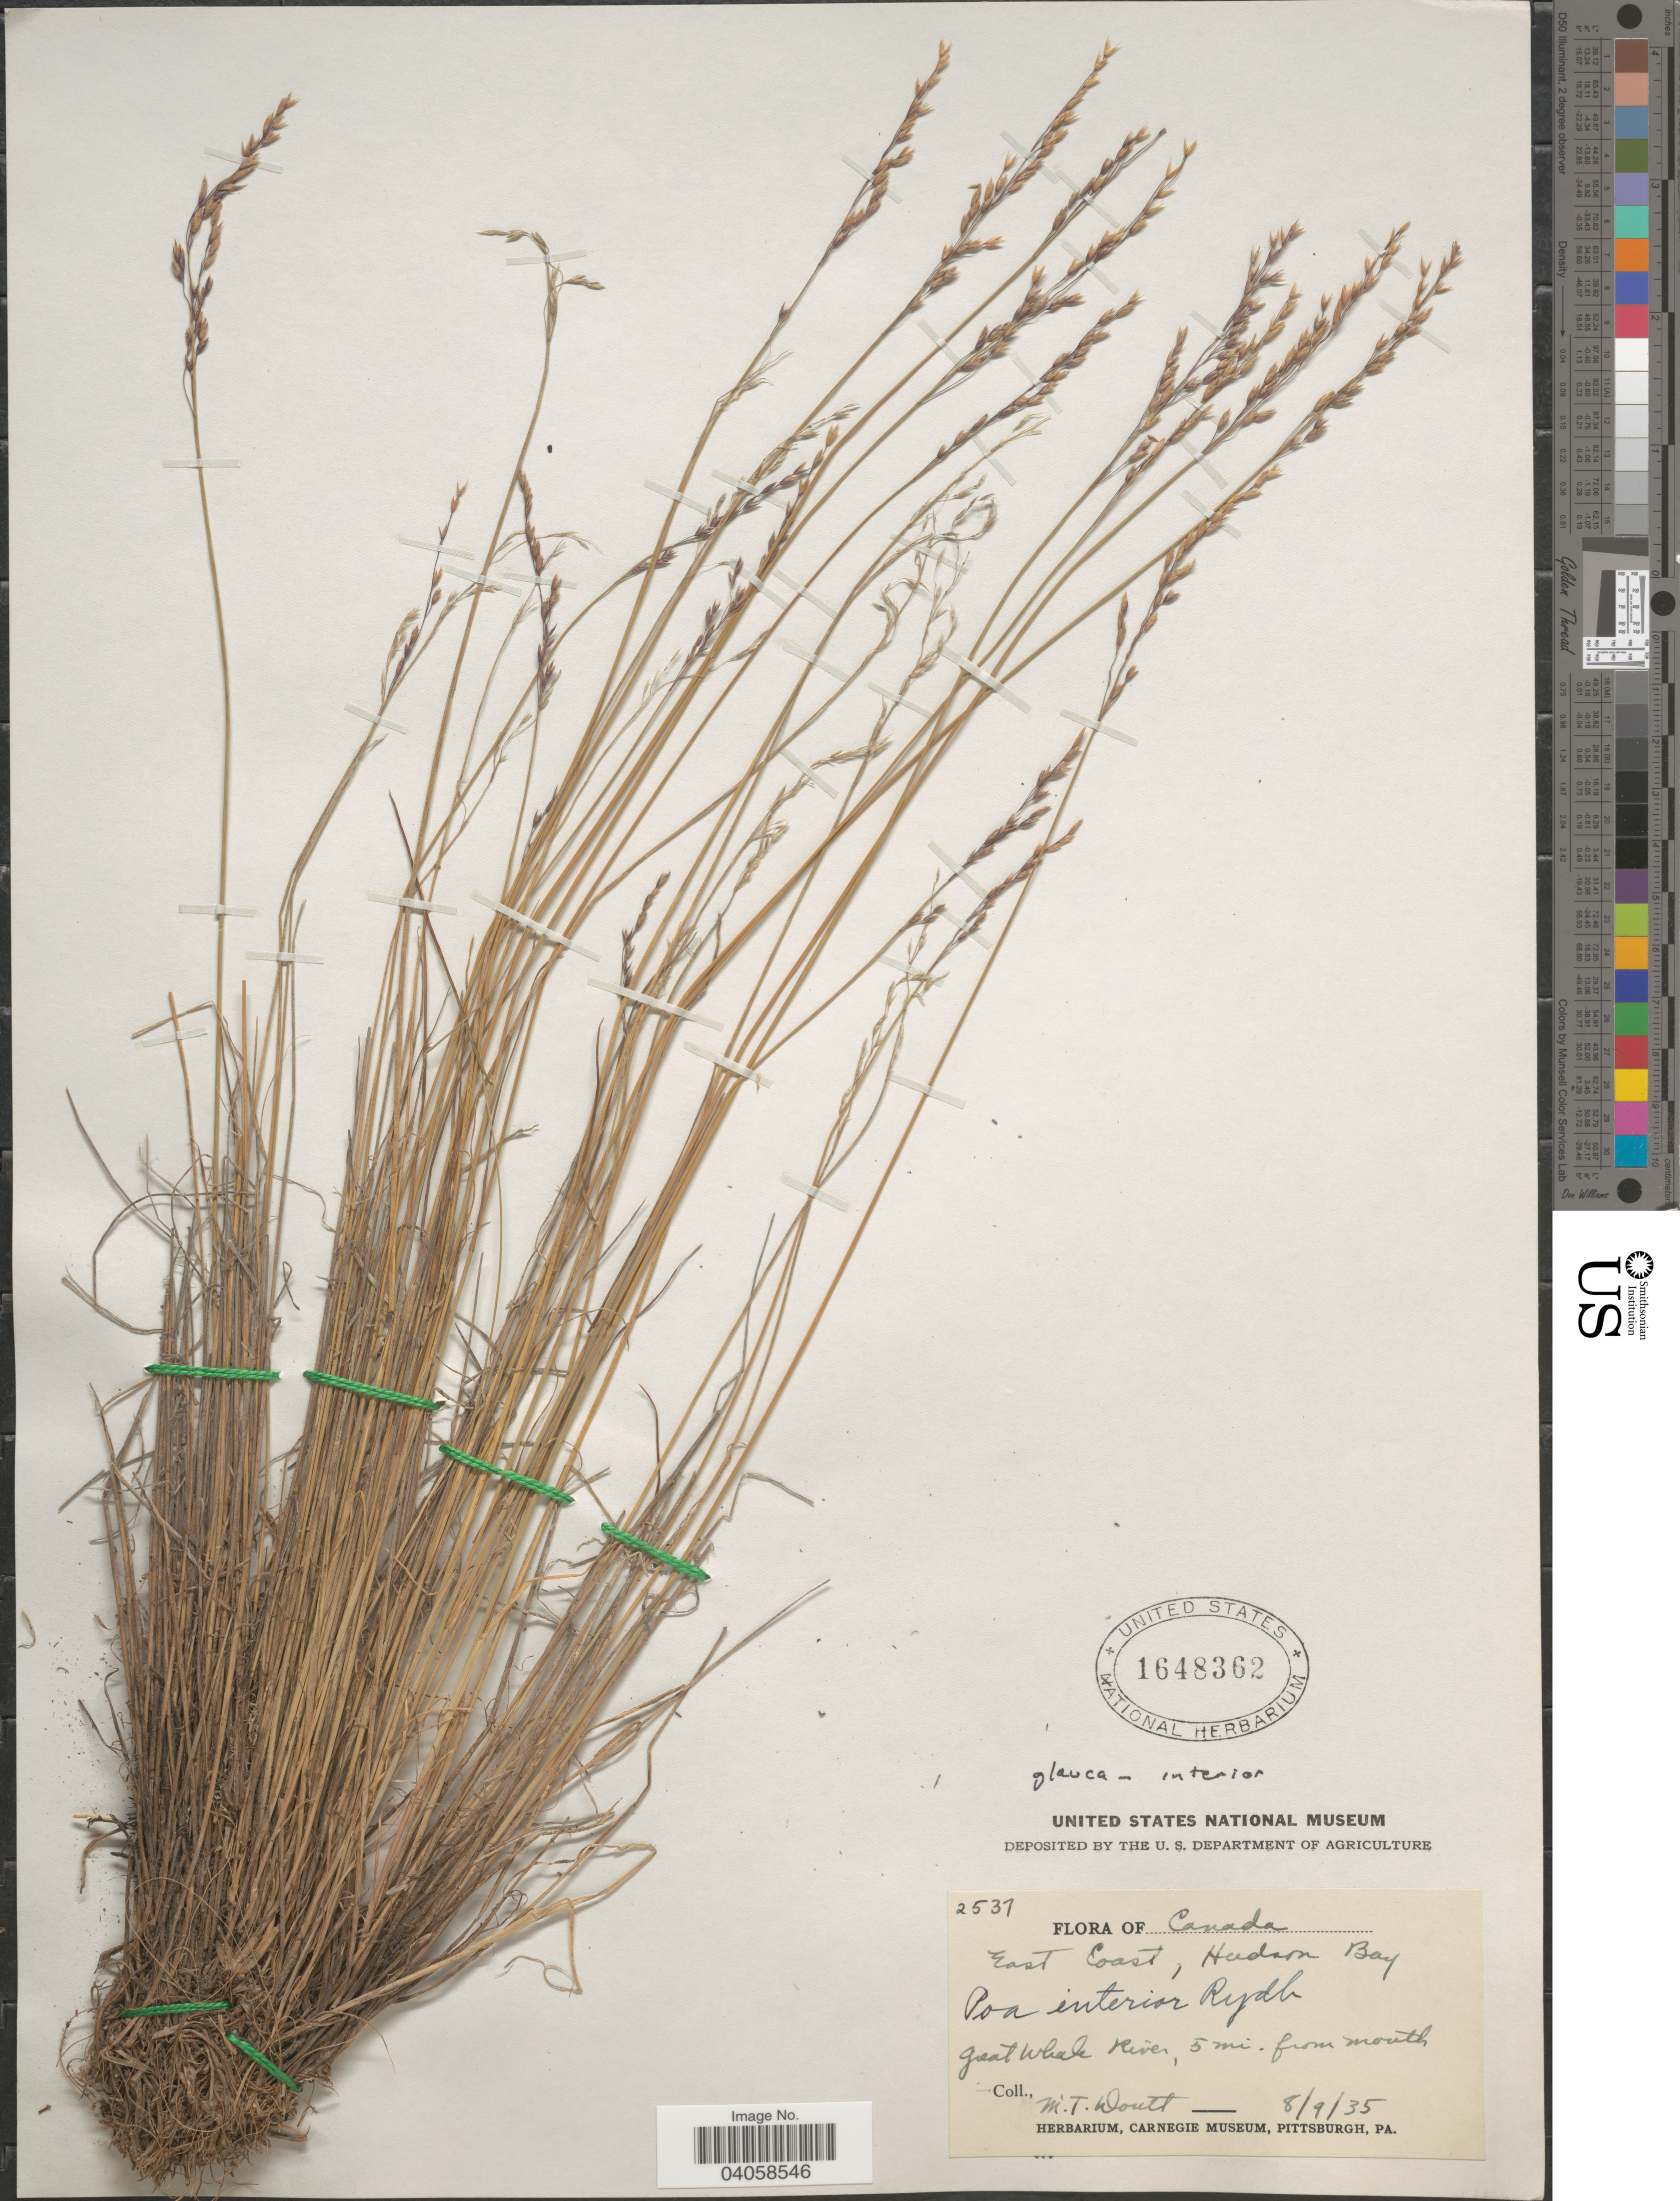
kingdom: Plantae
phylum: Tracheophyta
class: Liliopsida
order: Poales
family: Poaceae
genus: Poa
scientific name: Poa glauca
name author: Vahl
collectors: M. Doutt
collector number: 2537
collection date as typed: Transcribed d/m/y: 8/9/35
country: Canada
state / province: Quebec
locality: East Coast, Hudson Bay. Great Whale River, 5 mi. from mouth.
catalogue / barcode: US 1648362